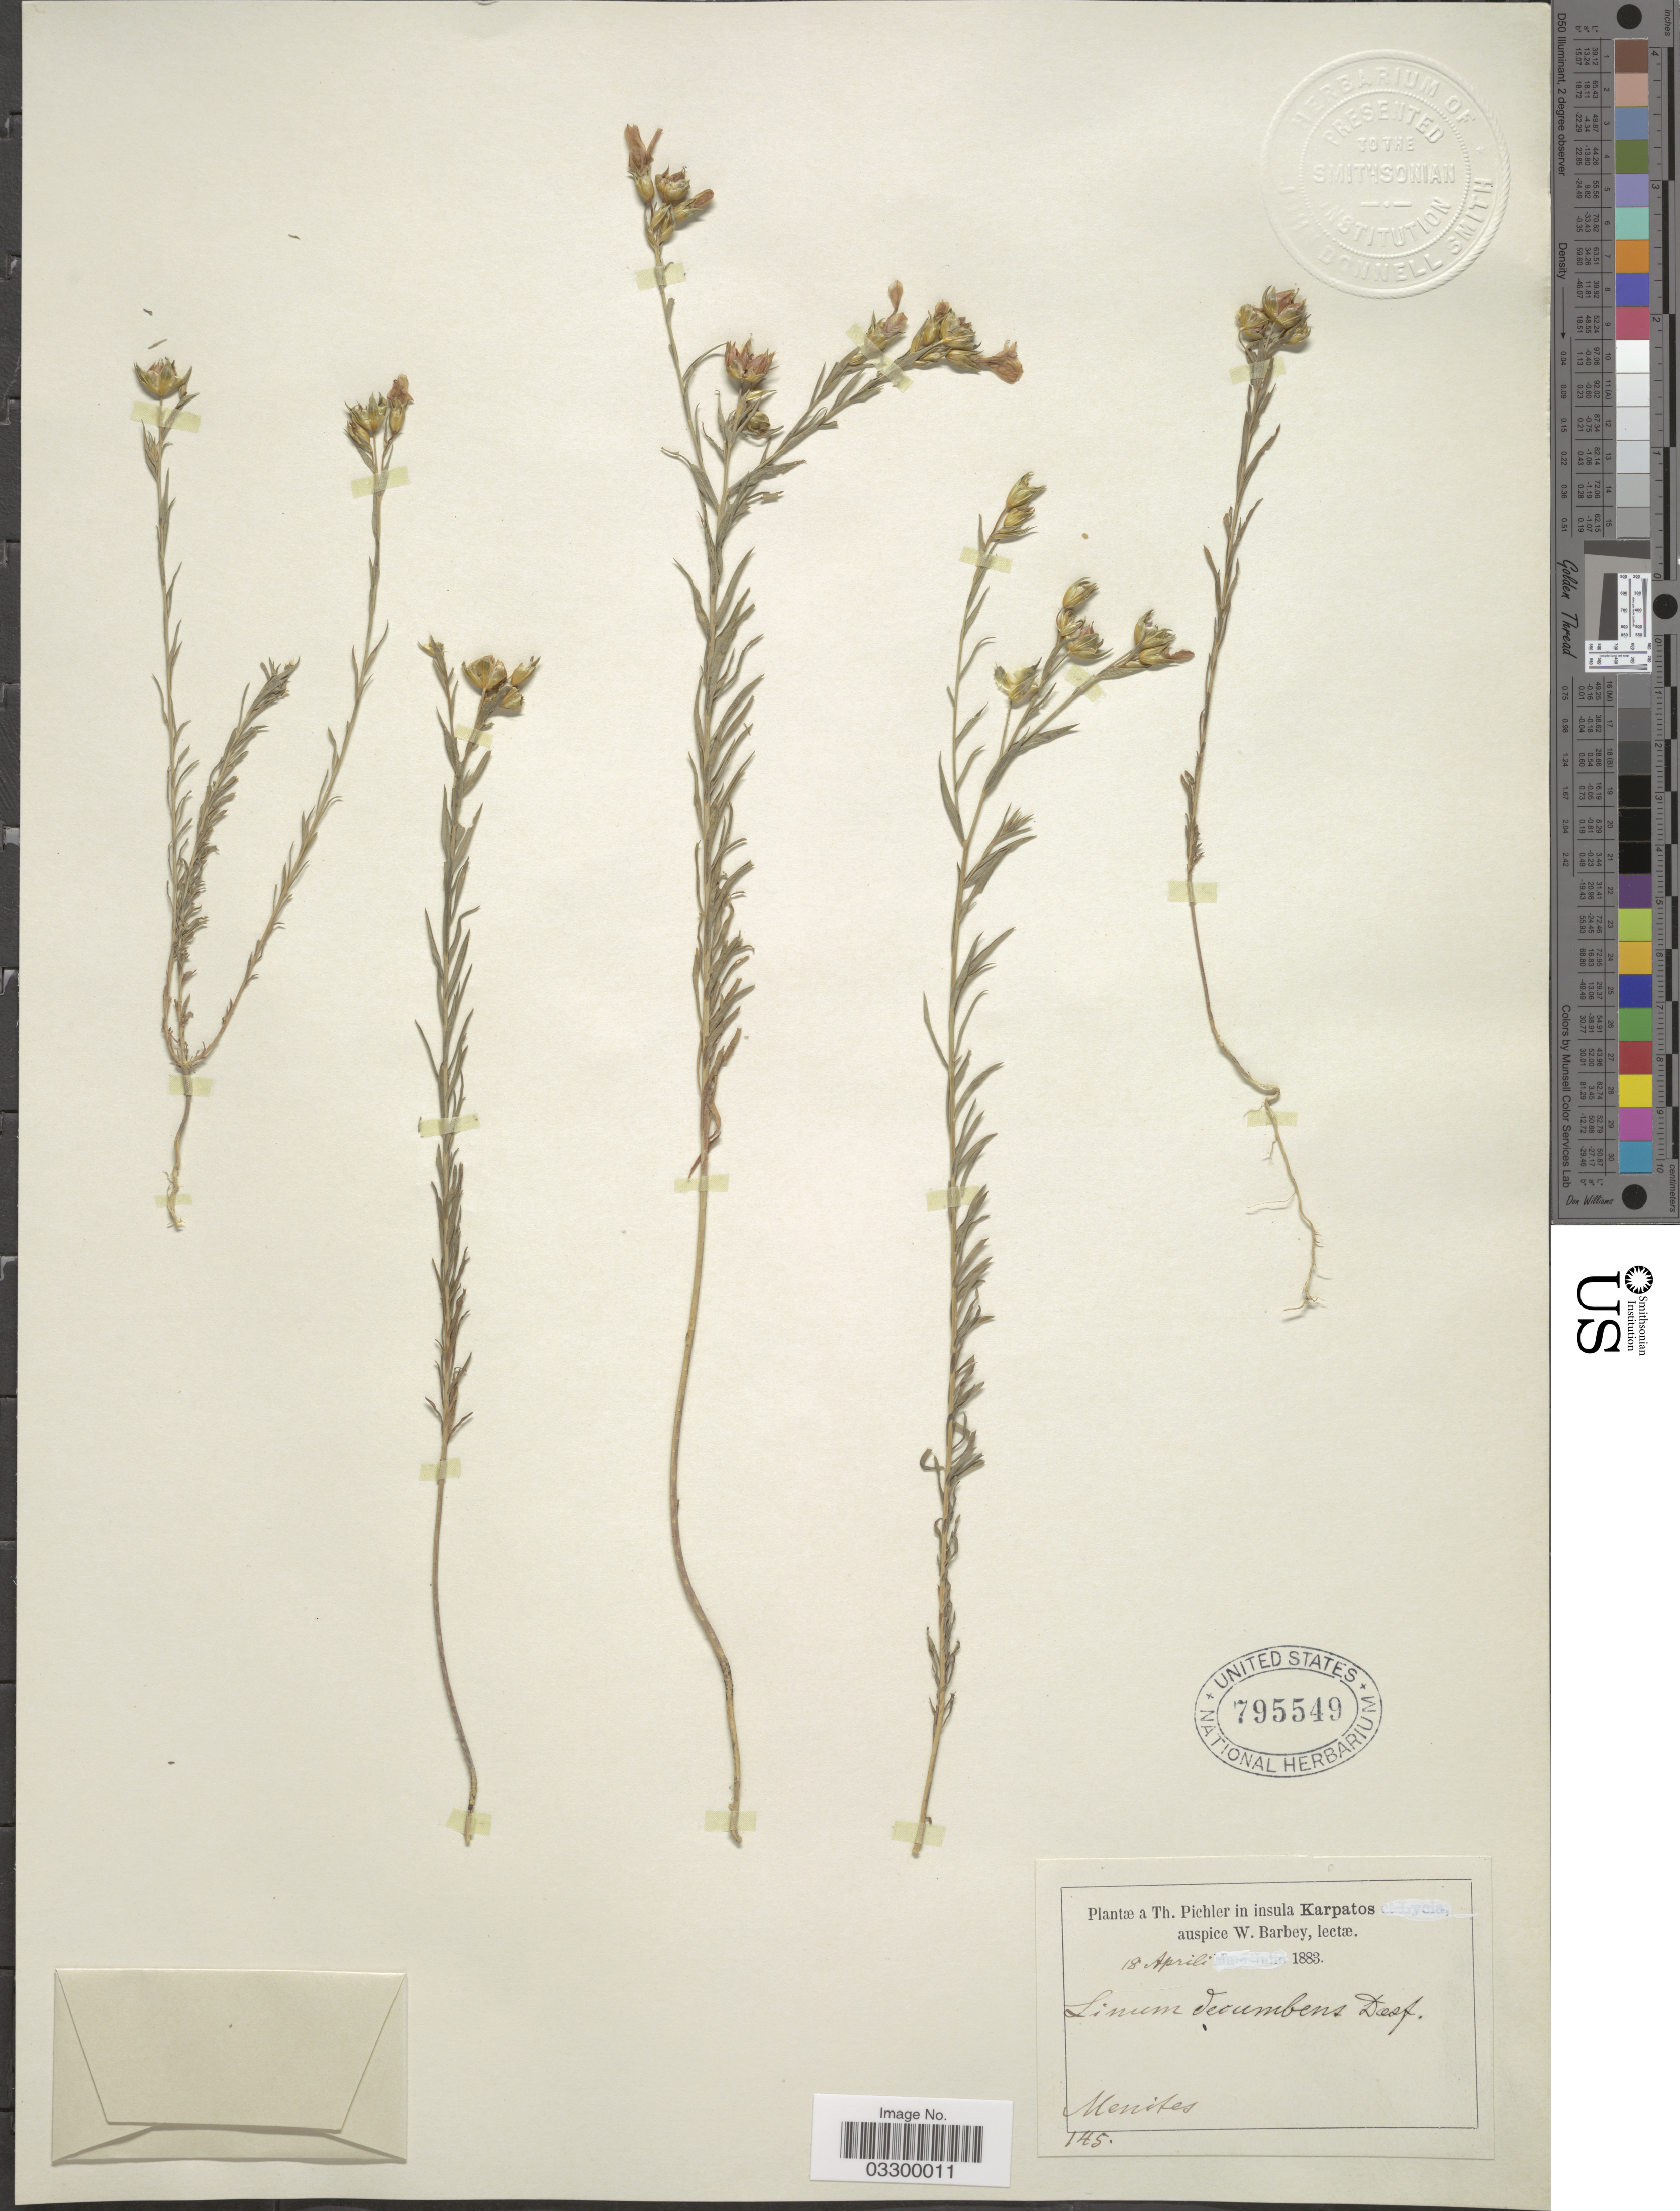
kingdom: Plantae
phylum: Tracheophyta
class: Magnoliopsida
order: Malpighiales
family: Linaceae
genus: Linum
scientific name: Linum decumbens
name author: Desf.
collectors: T. Pichler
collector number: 145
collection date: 1883-04-18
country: Greece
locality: In insula Karpatos. Menites.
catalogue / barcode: US 795549